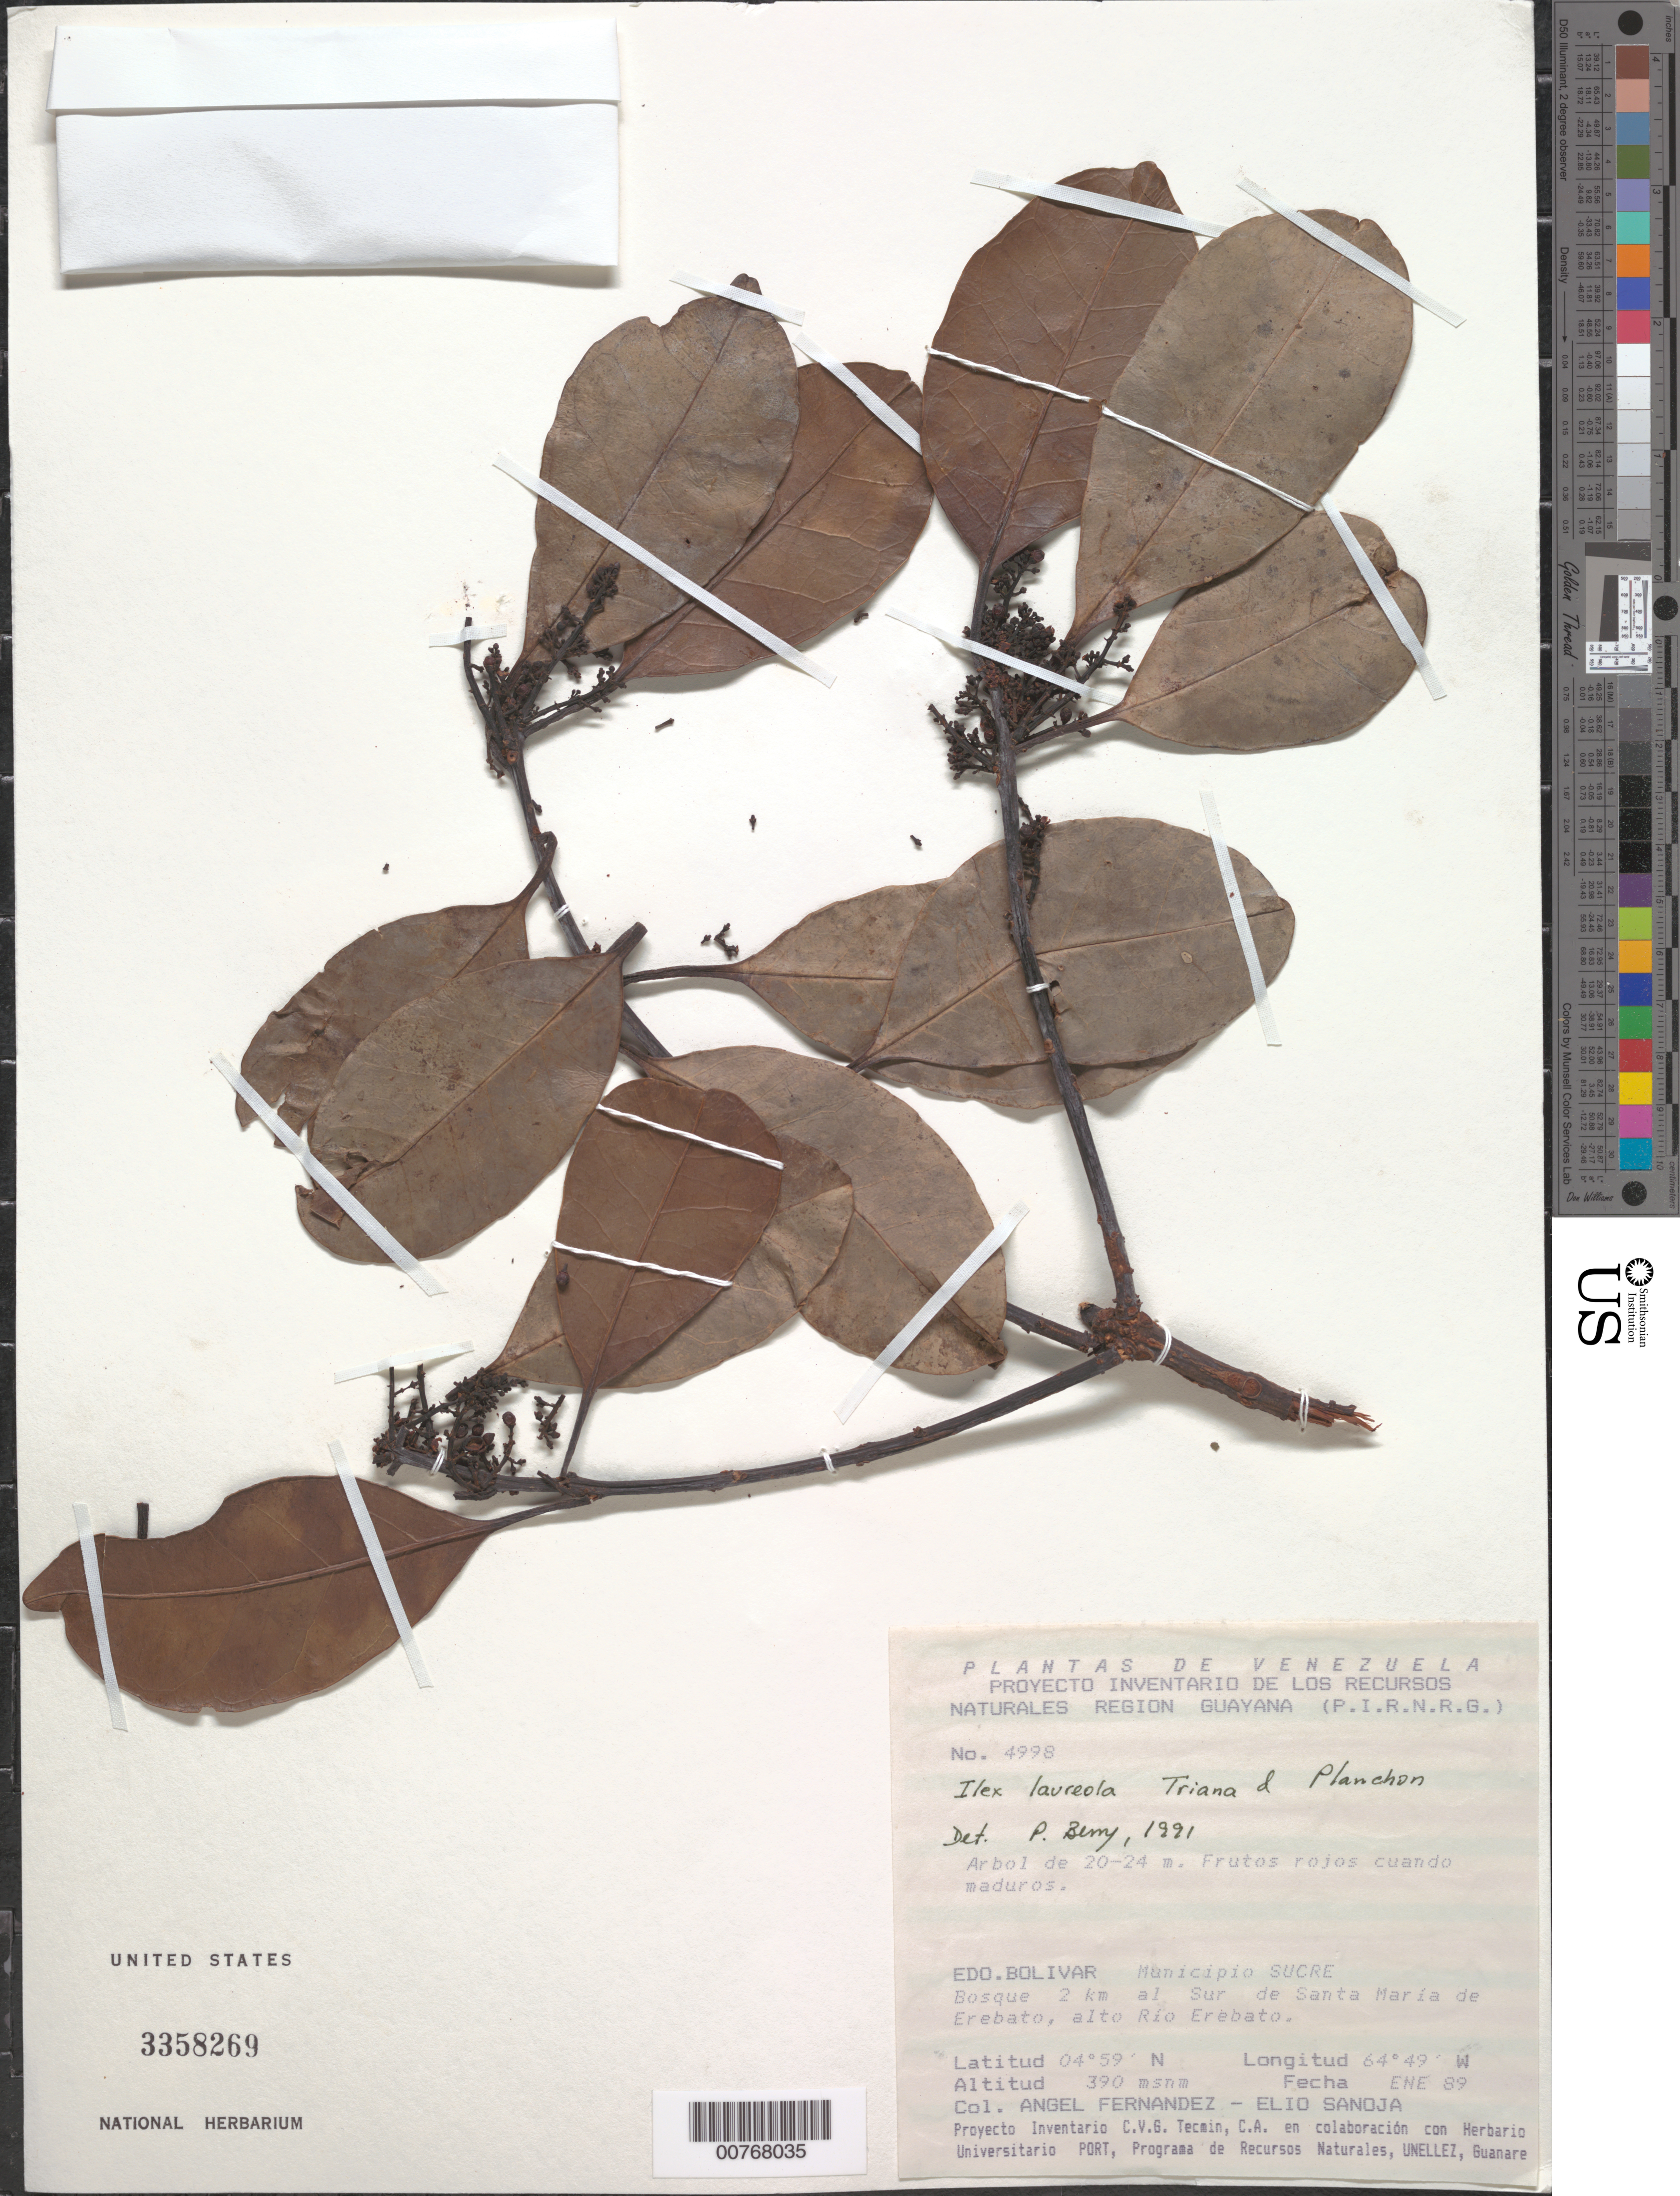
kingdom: Plantae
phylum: Tracheophyta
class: Magnoliopsida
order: Aquifoliales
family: Aquifoliaceae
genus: Ilex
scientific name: Ilex laureola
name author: Triana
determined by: Berry, P. E., (WIS), University of Wisconsin - Madison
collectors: A. Fernández & E. Sanoja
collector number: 4998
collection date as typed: Jan-89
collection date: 1989-01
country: Venezuela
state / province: Bolívar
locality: Mun. Sucre, 2 km S de Santa Maria de Erebato, Alto Río Erebato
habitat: Forest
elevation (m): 390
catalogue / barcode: US 3358269